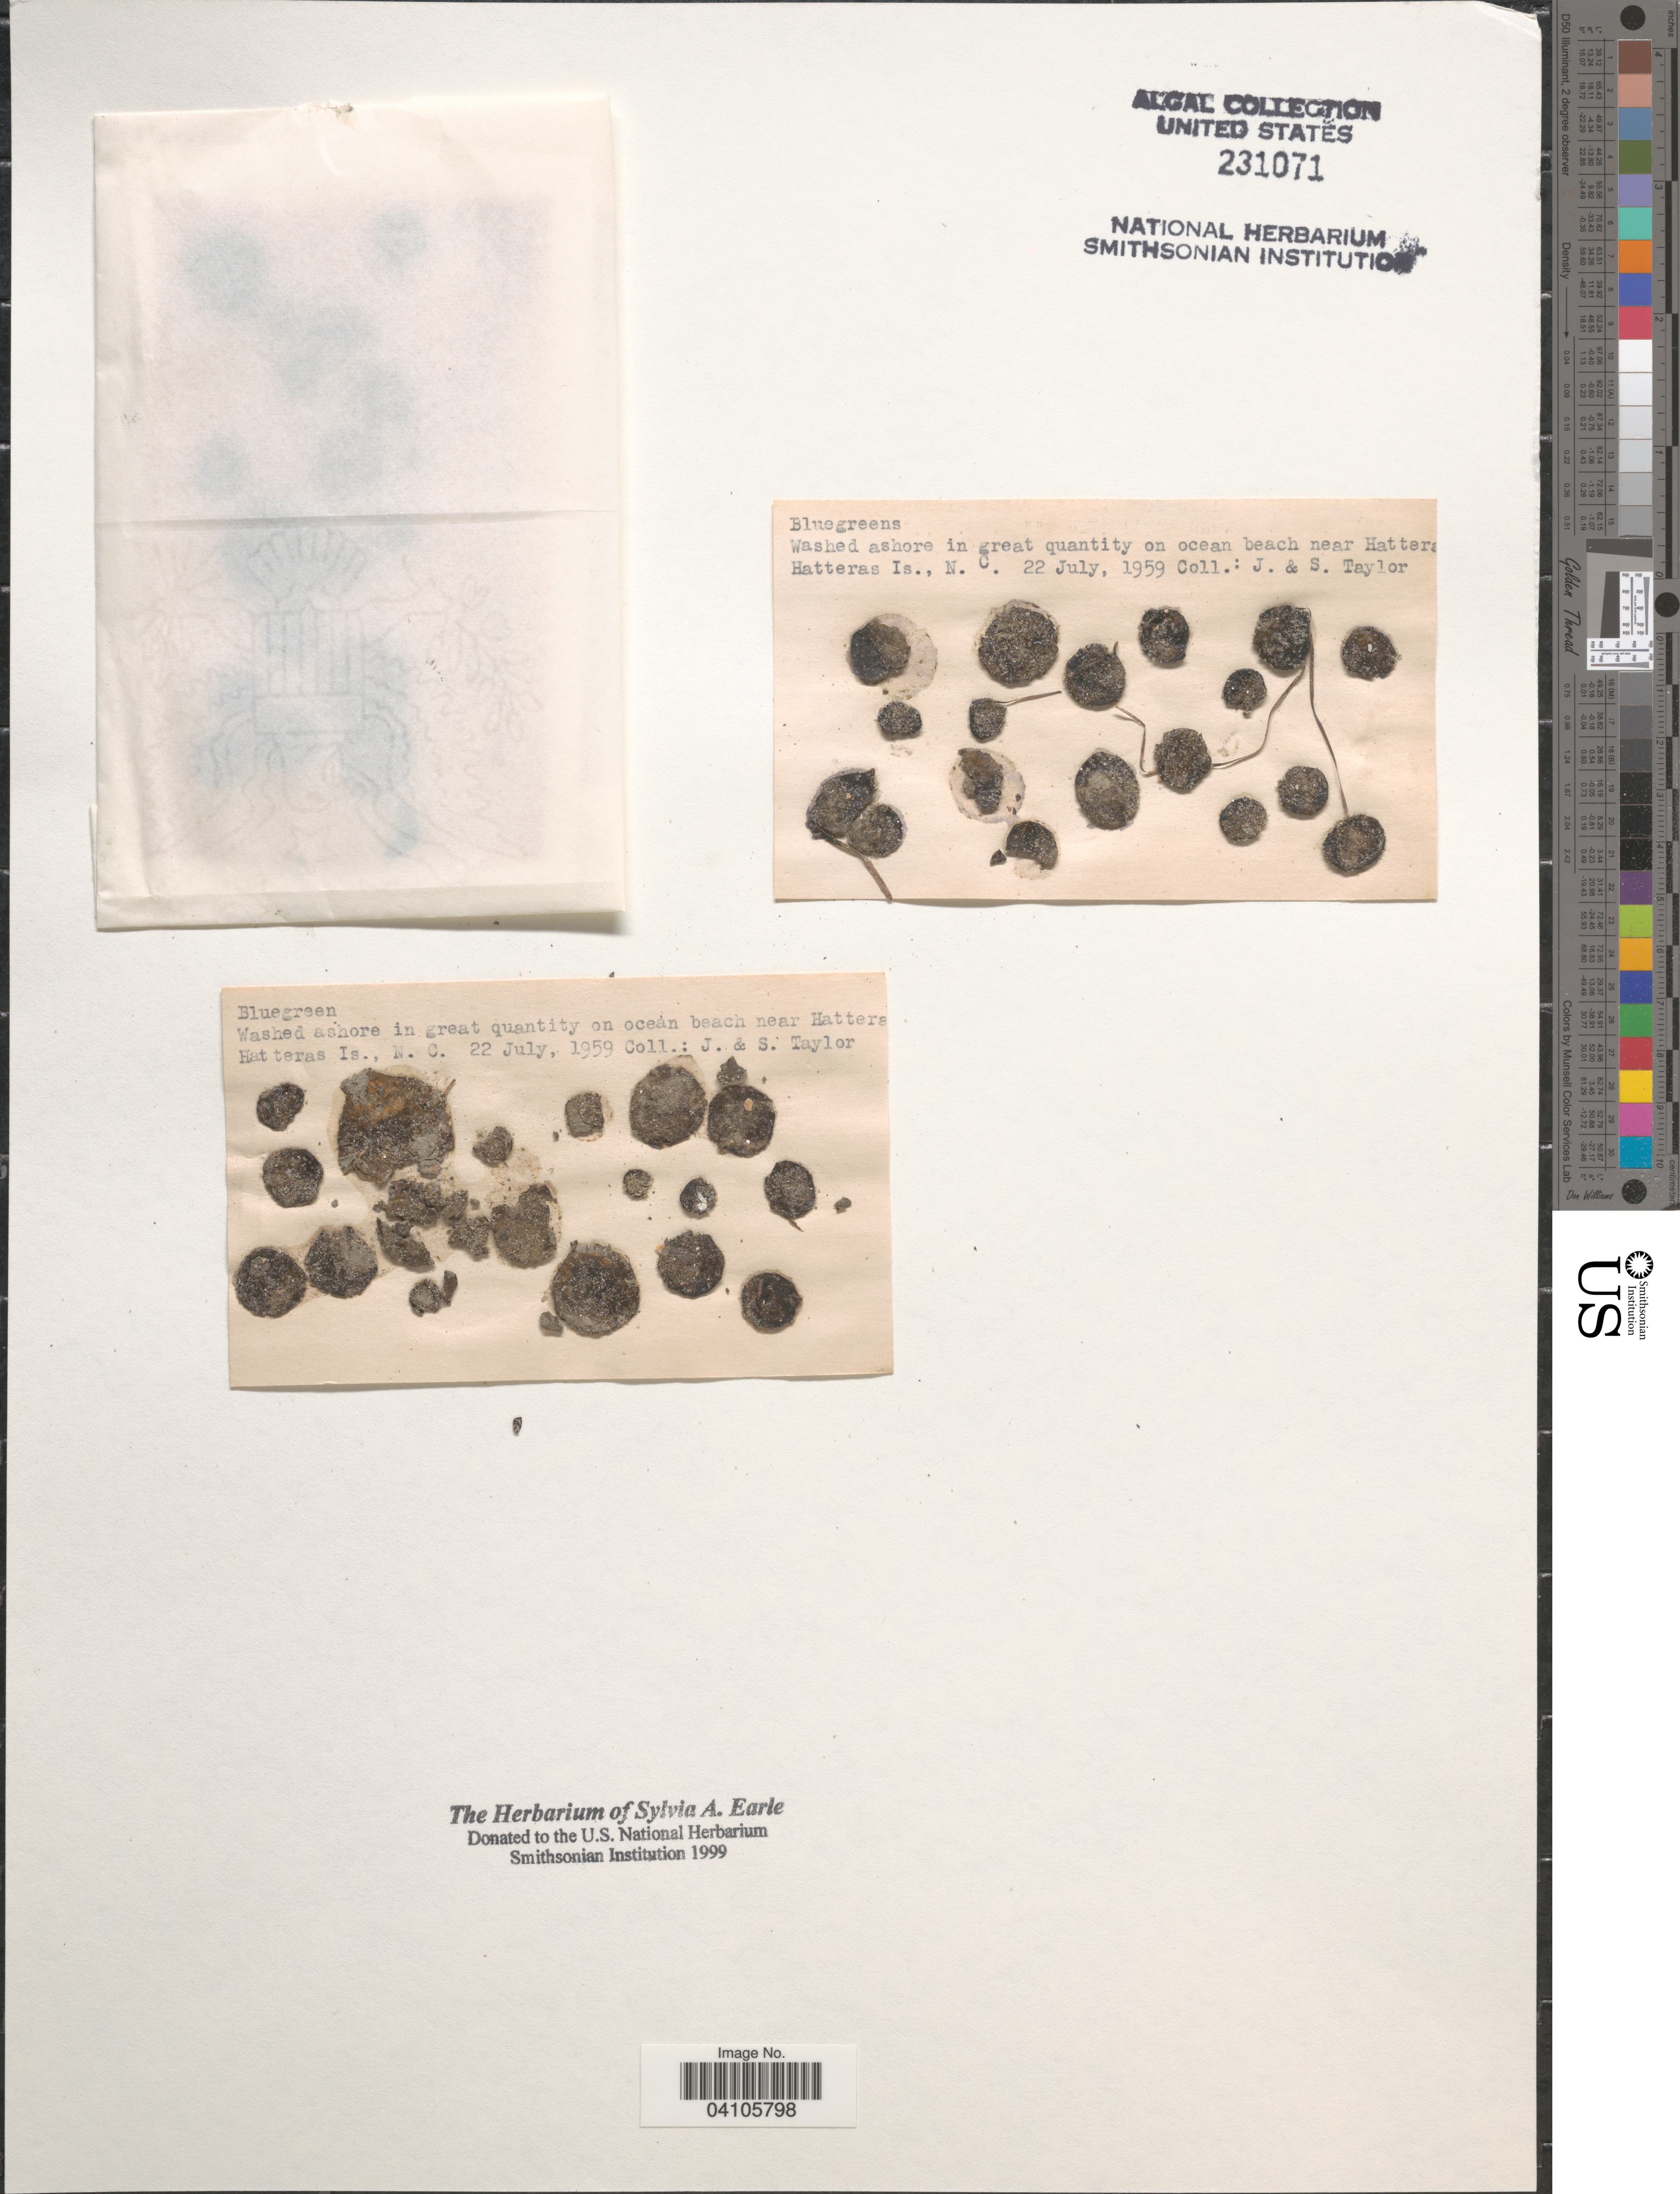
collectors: J. Taylor & S. Taylor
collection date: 1959-07-22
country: United States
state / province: North Carolina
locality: Washed ashore in great quantity on ocean beach near Hatteras Is.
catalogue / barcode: US 231071